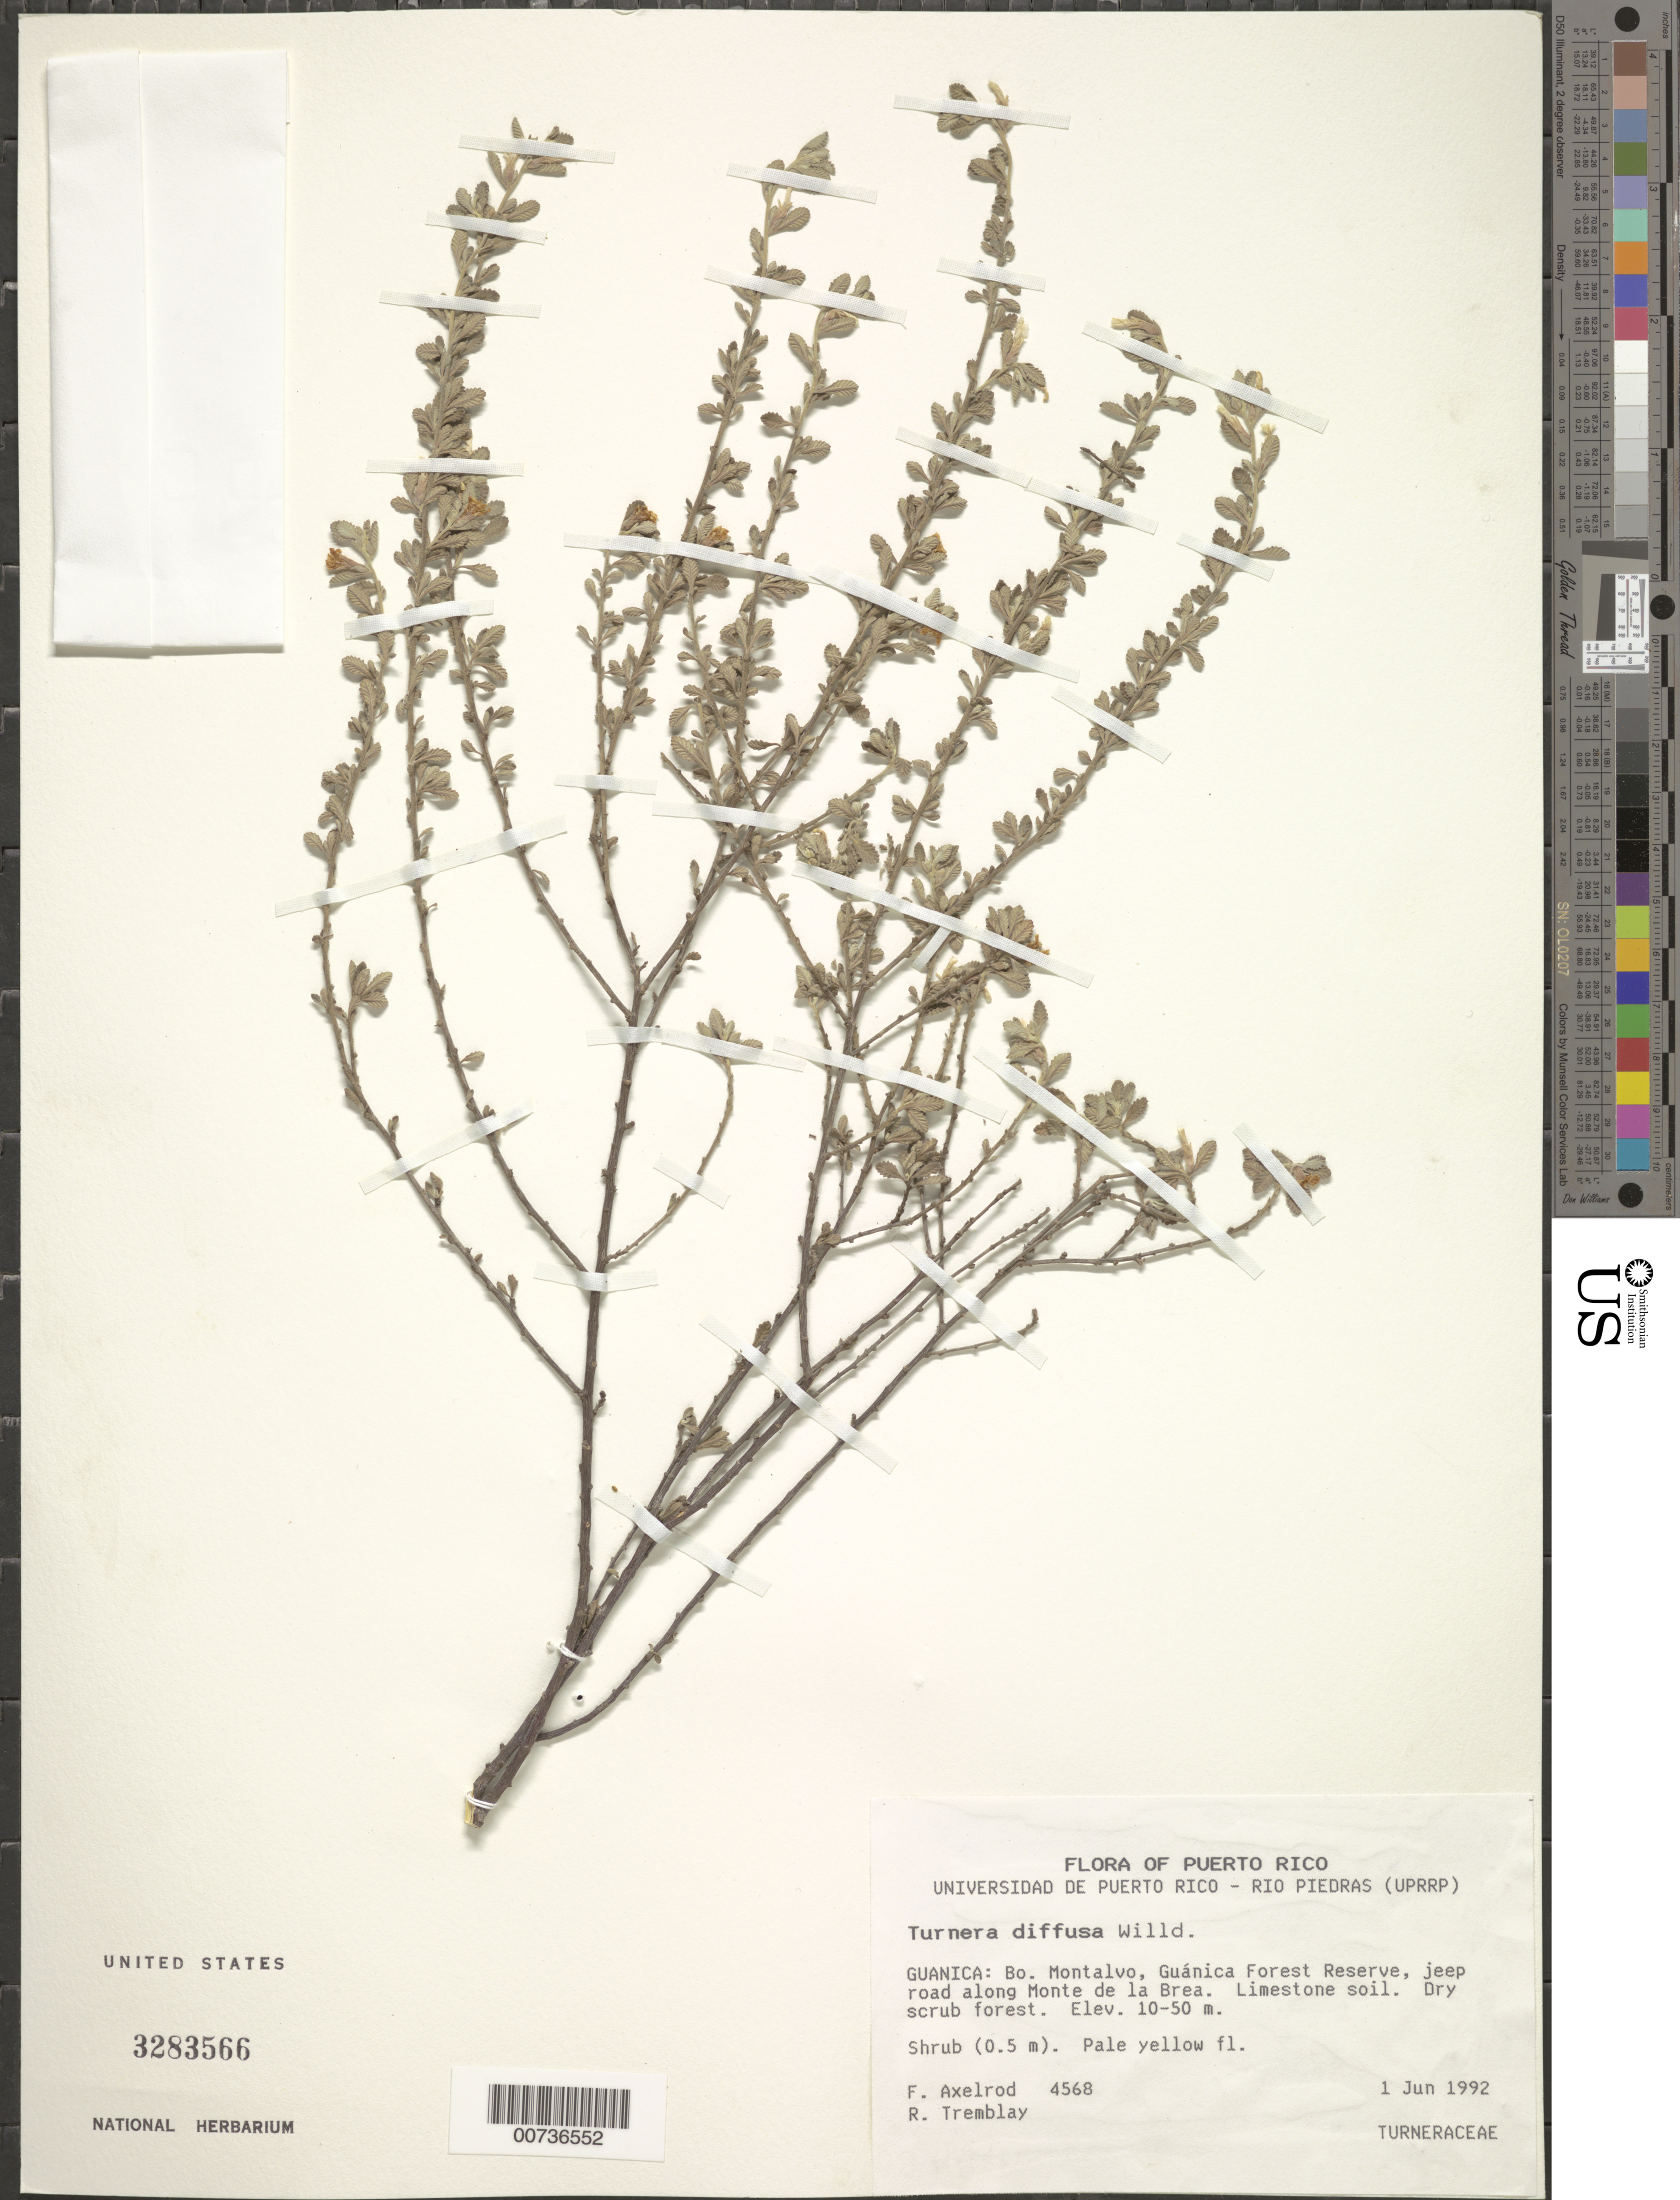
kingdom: Plantae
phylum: Tracheophyta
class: Magnoliopsida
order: Malpighiales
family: Turneraceae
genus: Turnera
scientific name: Turnera diffusa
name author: Willd. ex Schult.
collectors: F. S. Axelrod & R. L. Tremblay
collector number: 4568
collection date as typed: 01 Jun 1992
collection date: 1992-06-01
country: Puerto Rico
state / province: Guánica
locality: Guánica: Barrio Montalvo, Guánica Forest Reserve, jeep road along Monte de La Brea.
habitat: Limestone soil. Dry scrub forest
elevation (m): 10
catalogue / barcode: US 3283566